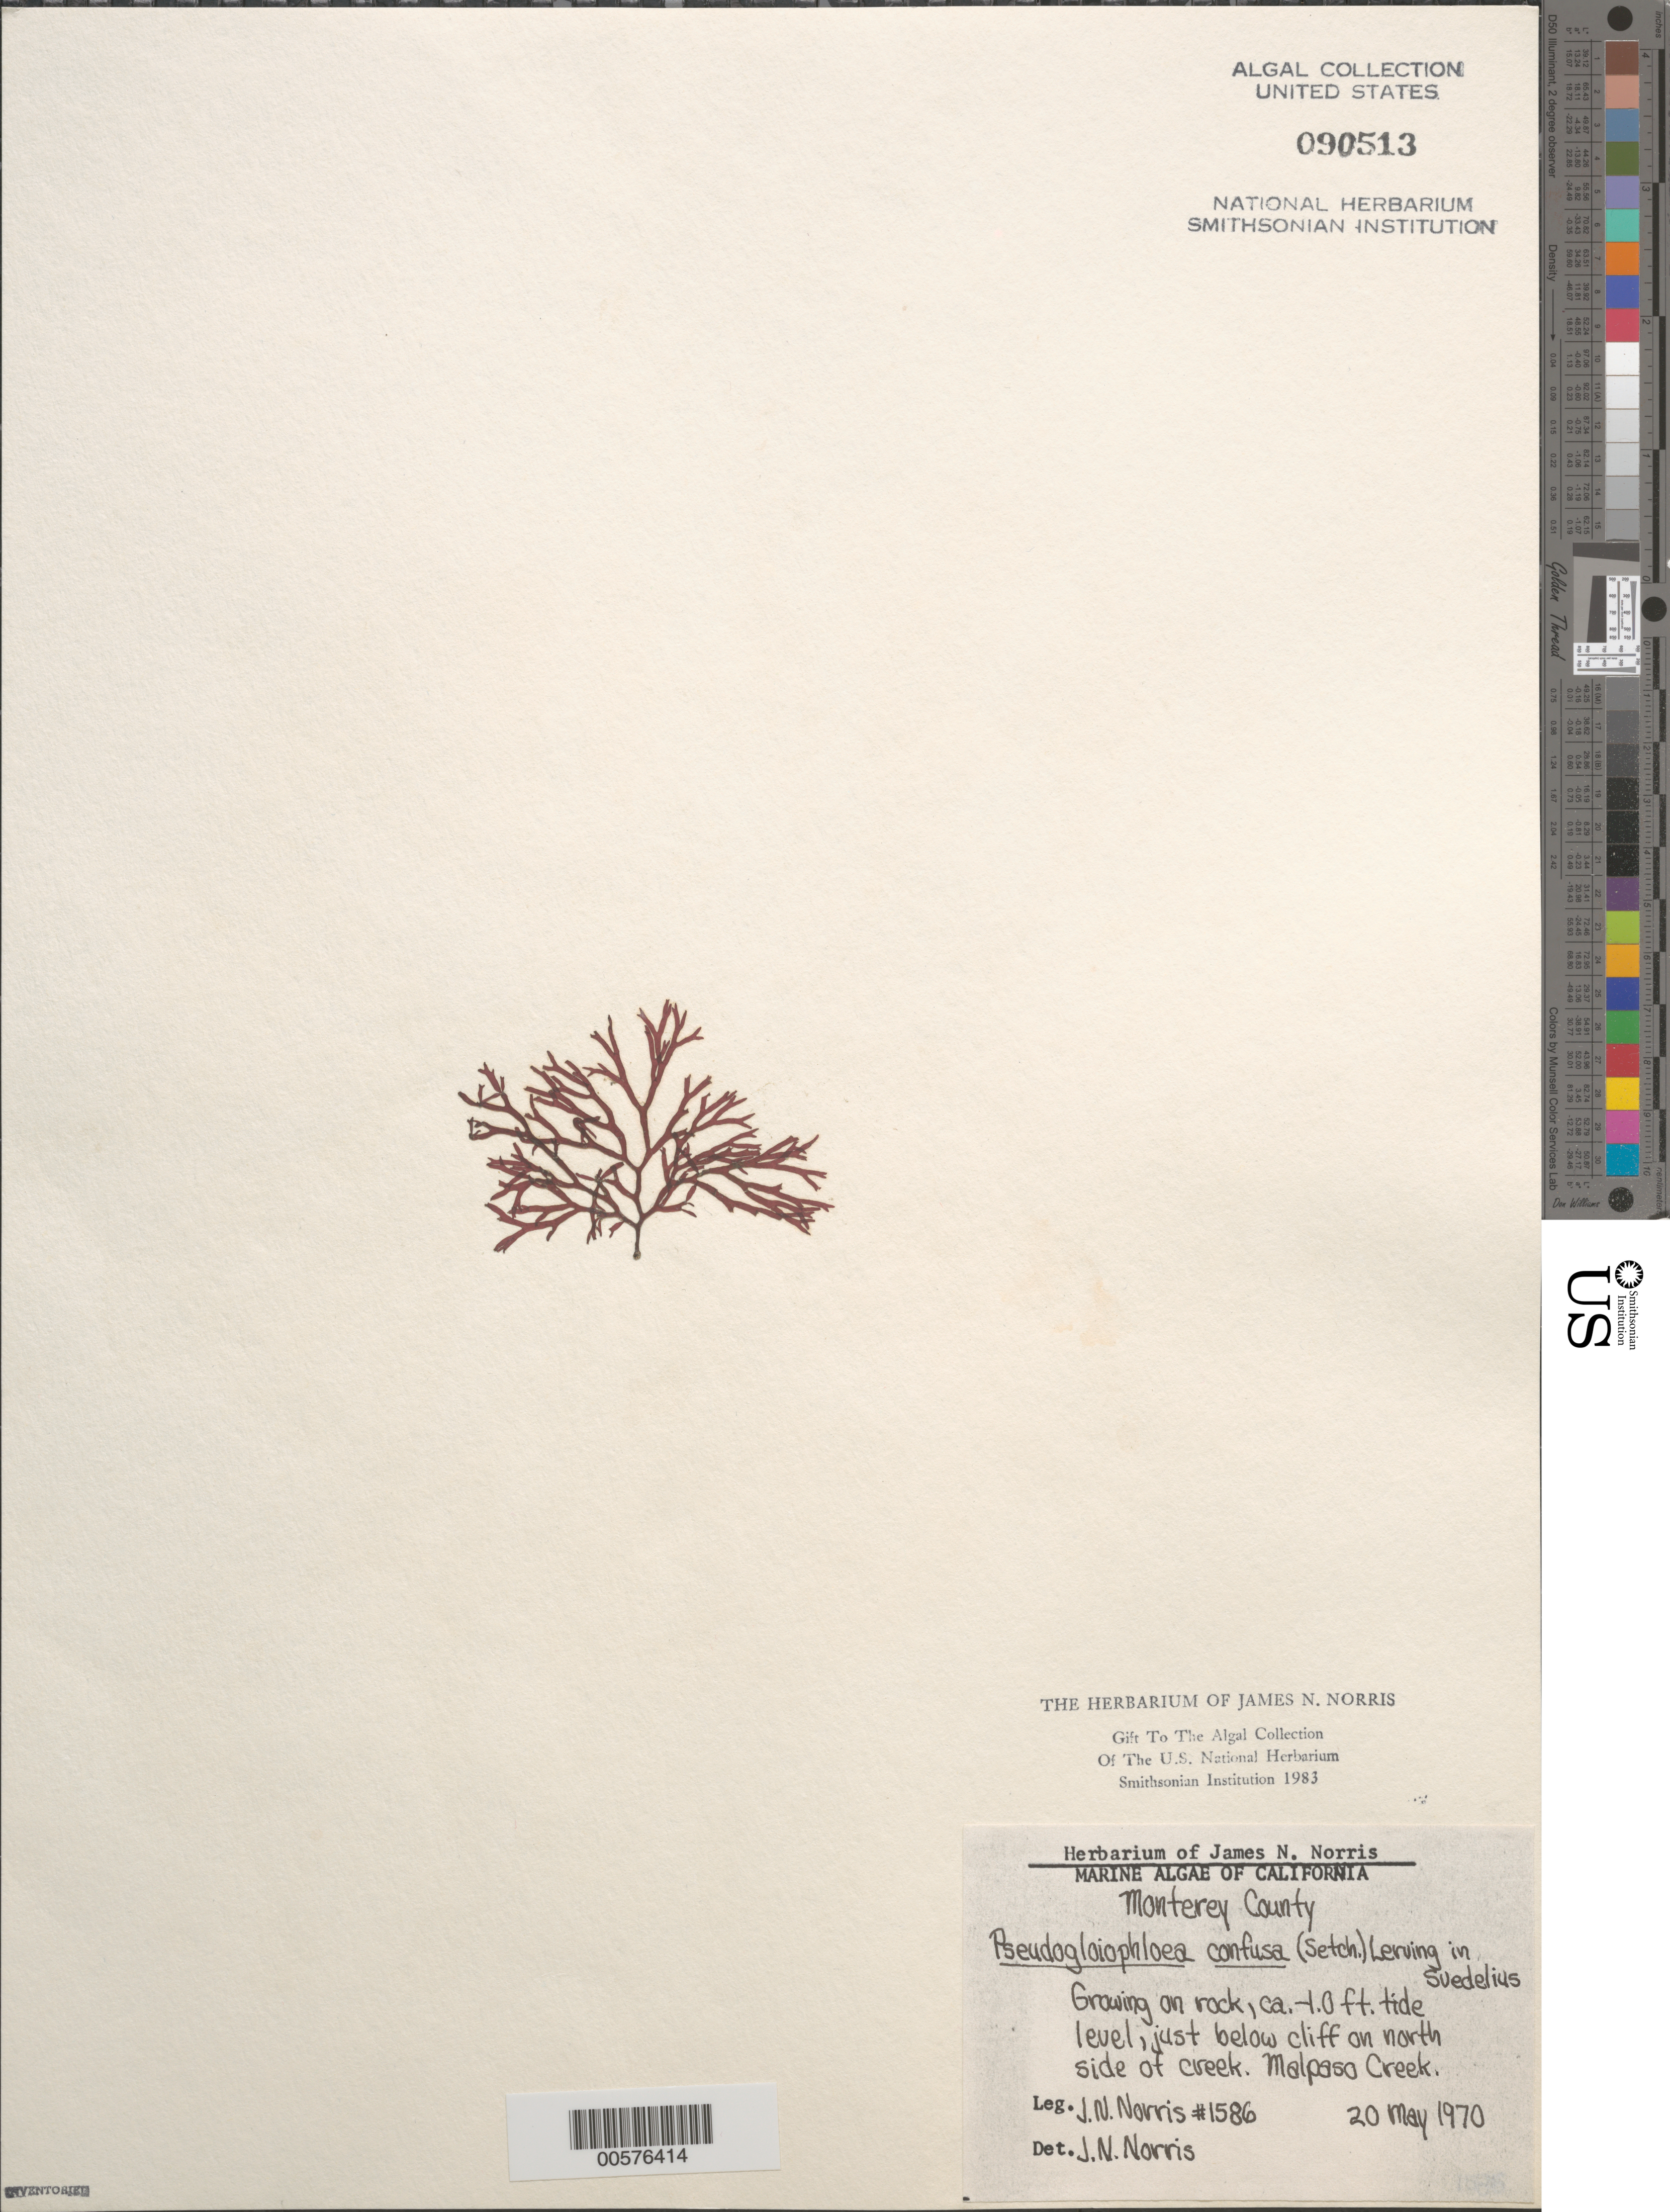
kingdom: Plantae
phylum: Rhodophyta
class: Florideophyceae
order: Nemaliales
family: Scinaiaceae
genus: Scinaia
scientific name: Scinaia confusa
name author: (Setch.) Huisman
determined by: Algae name updating Project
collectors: J. N. Norris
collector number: JN-1586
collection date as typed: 20 May 1970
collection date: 1970-05-20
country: United States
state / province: California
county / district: Monterey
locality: Malpaso Creek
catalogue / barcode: US 90513